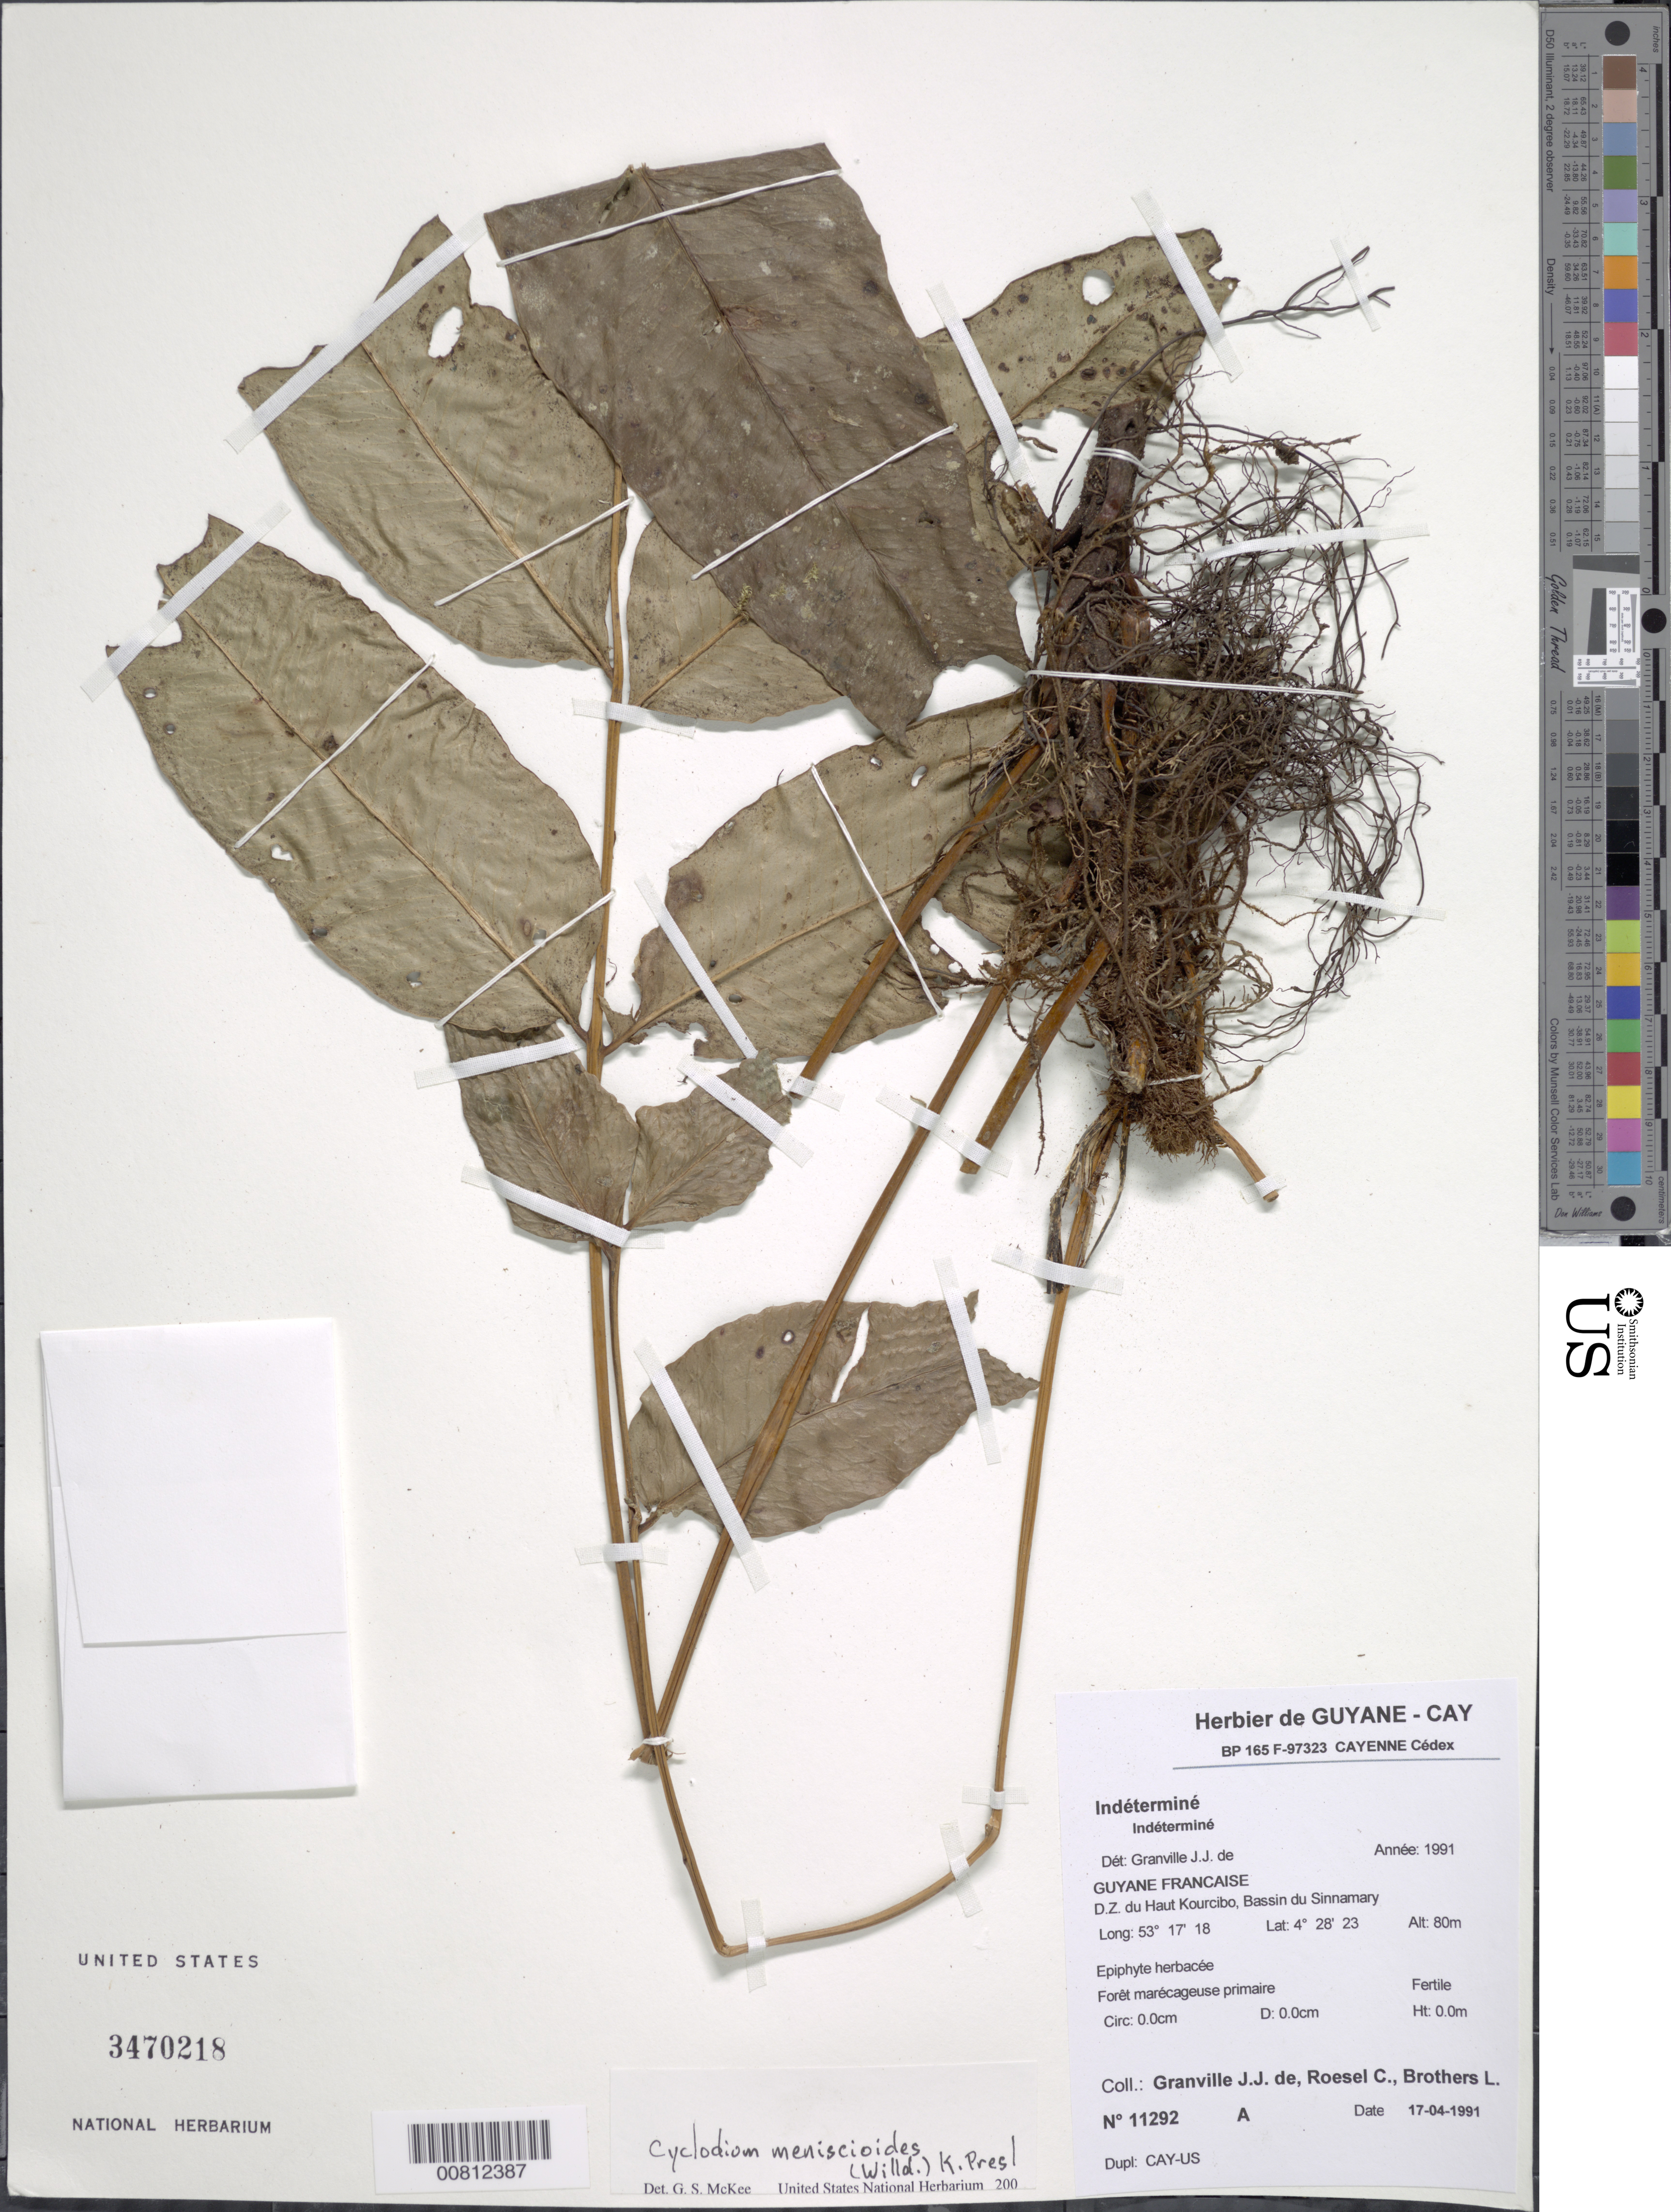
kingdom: Plantae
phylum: Tracheophyta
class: Polypodiopsida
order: Polypodiales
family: Dryopteridaceae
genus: Cyclodium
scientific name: Cyclodium meniscioides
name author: (Willd.) C. Presl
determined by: McKee, G. S., (US), NMNH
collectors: J.-J. de Granville, C. S. Roesel & L. Brothers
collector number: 11292 A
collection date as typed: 17-Apr-91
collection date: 1991-04-17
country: French Guiana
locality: D.Z. du Haut-Kourcibo, Bassin du Sinnamary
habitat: Forêt marécageuse primaire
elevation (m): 80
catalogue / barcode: US 3470218